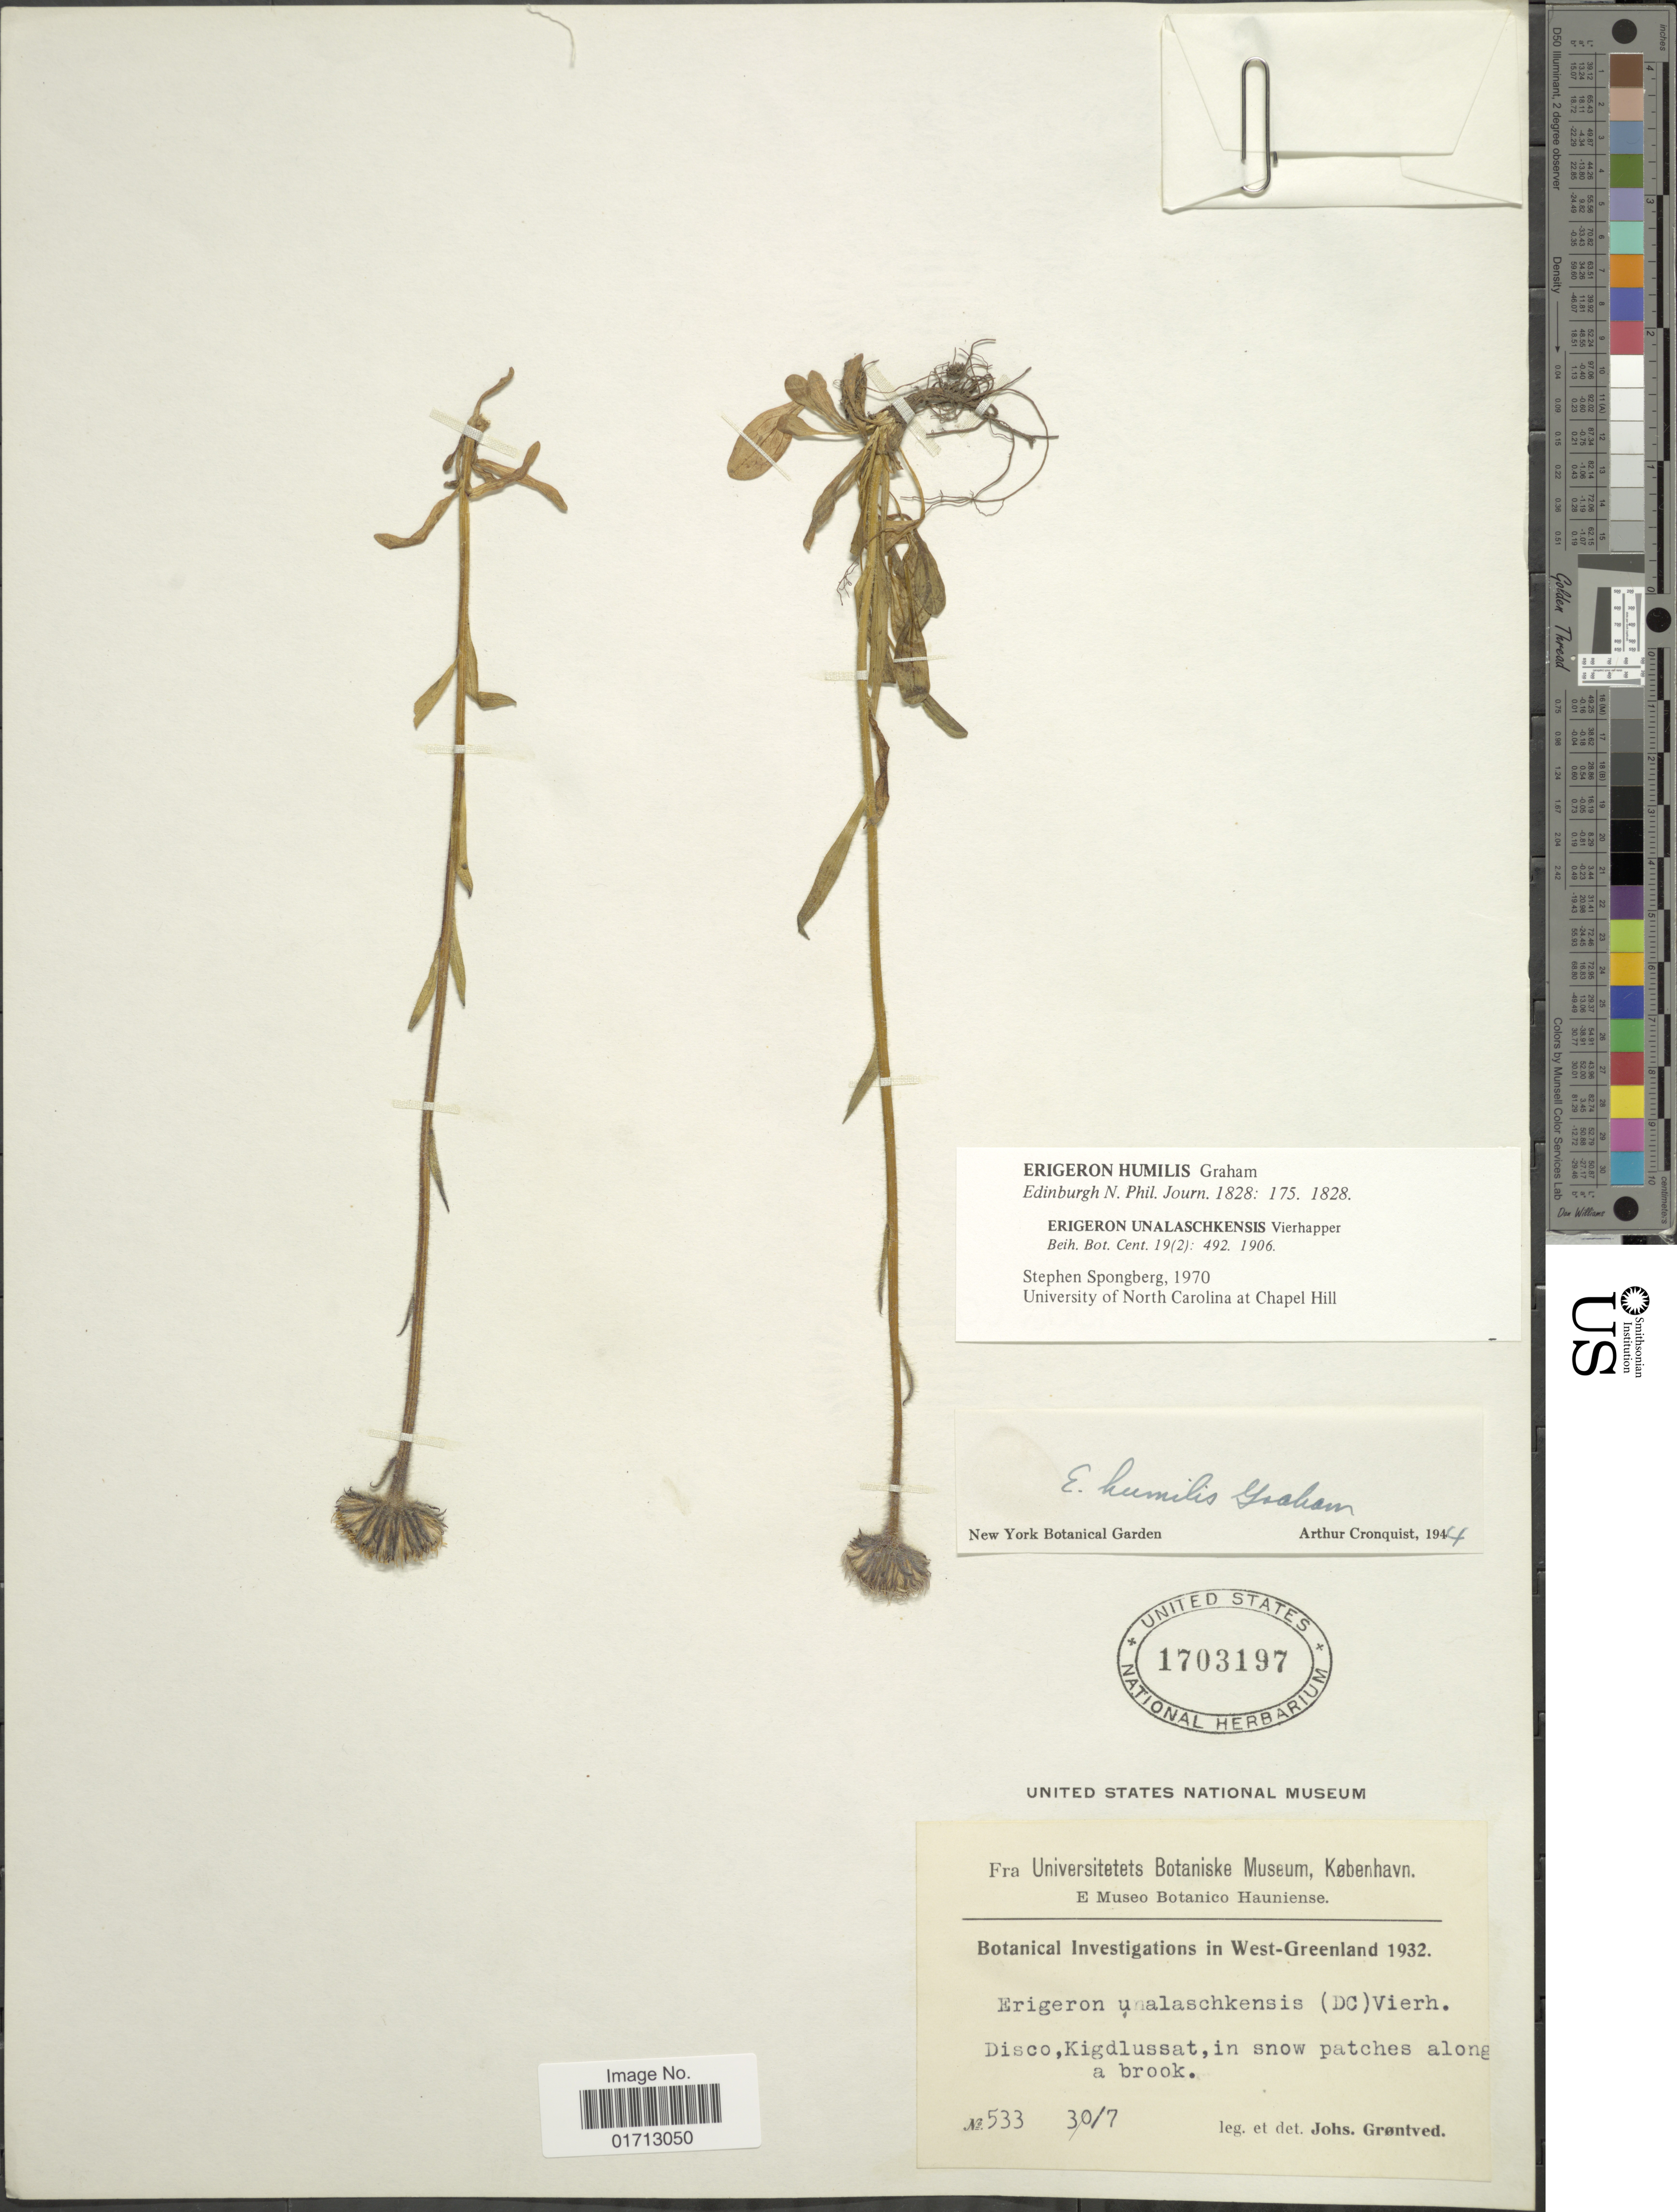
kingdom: Plantae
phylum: Tracheophyta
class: Magnoliopsida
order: Asterales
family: Asteraceae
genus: Erigeron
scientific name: Erigeron humilis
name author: Graham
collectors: J. Grontved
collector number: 533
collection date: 1932-07-30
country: Greenland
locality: West-Greenland, Disco, Kigdlussat, in snow pathes along a brook.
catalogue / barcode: US 1703197